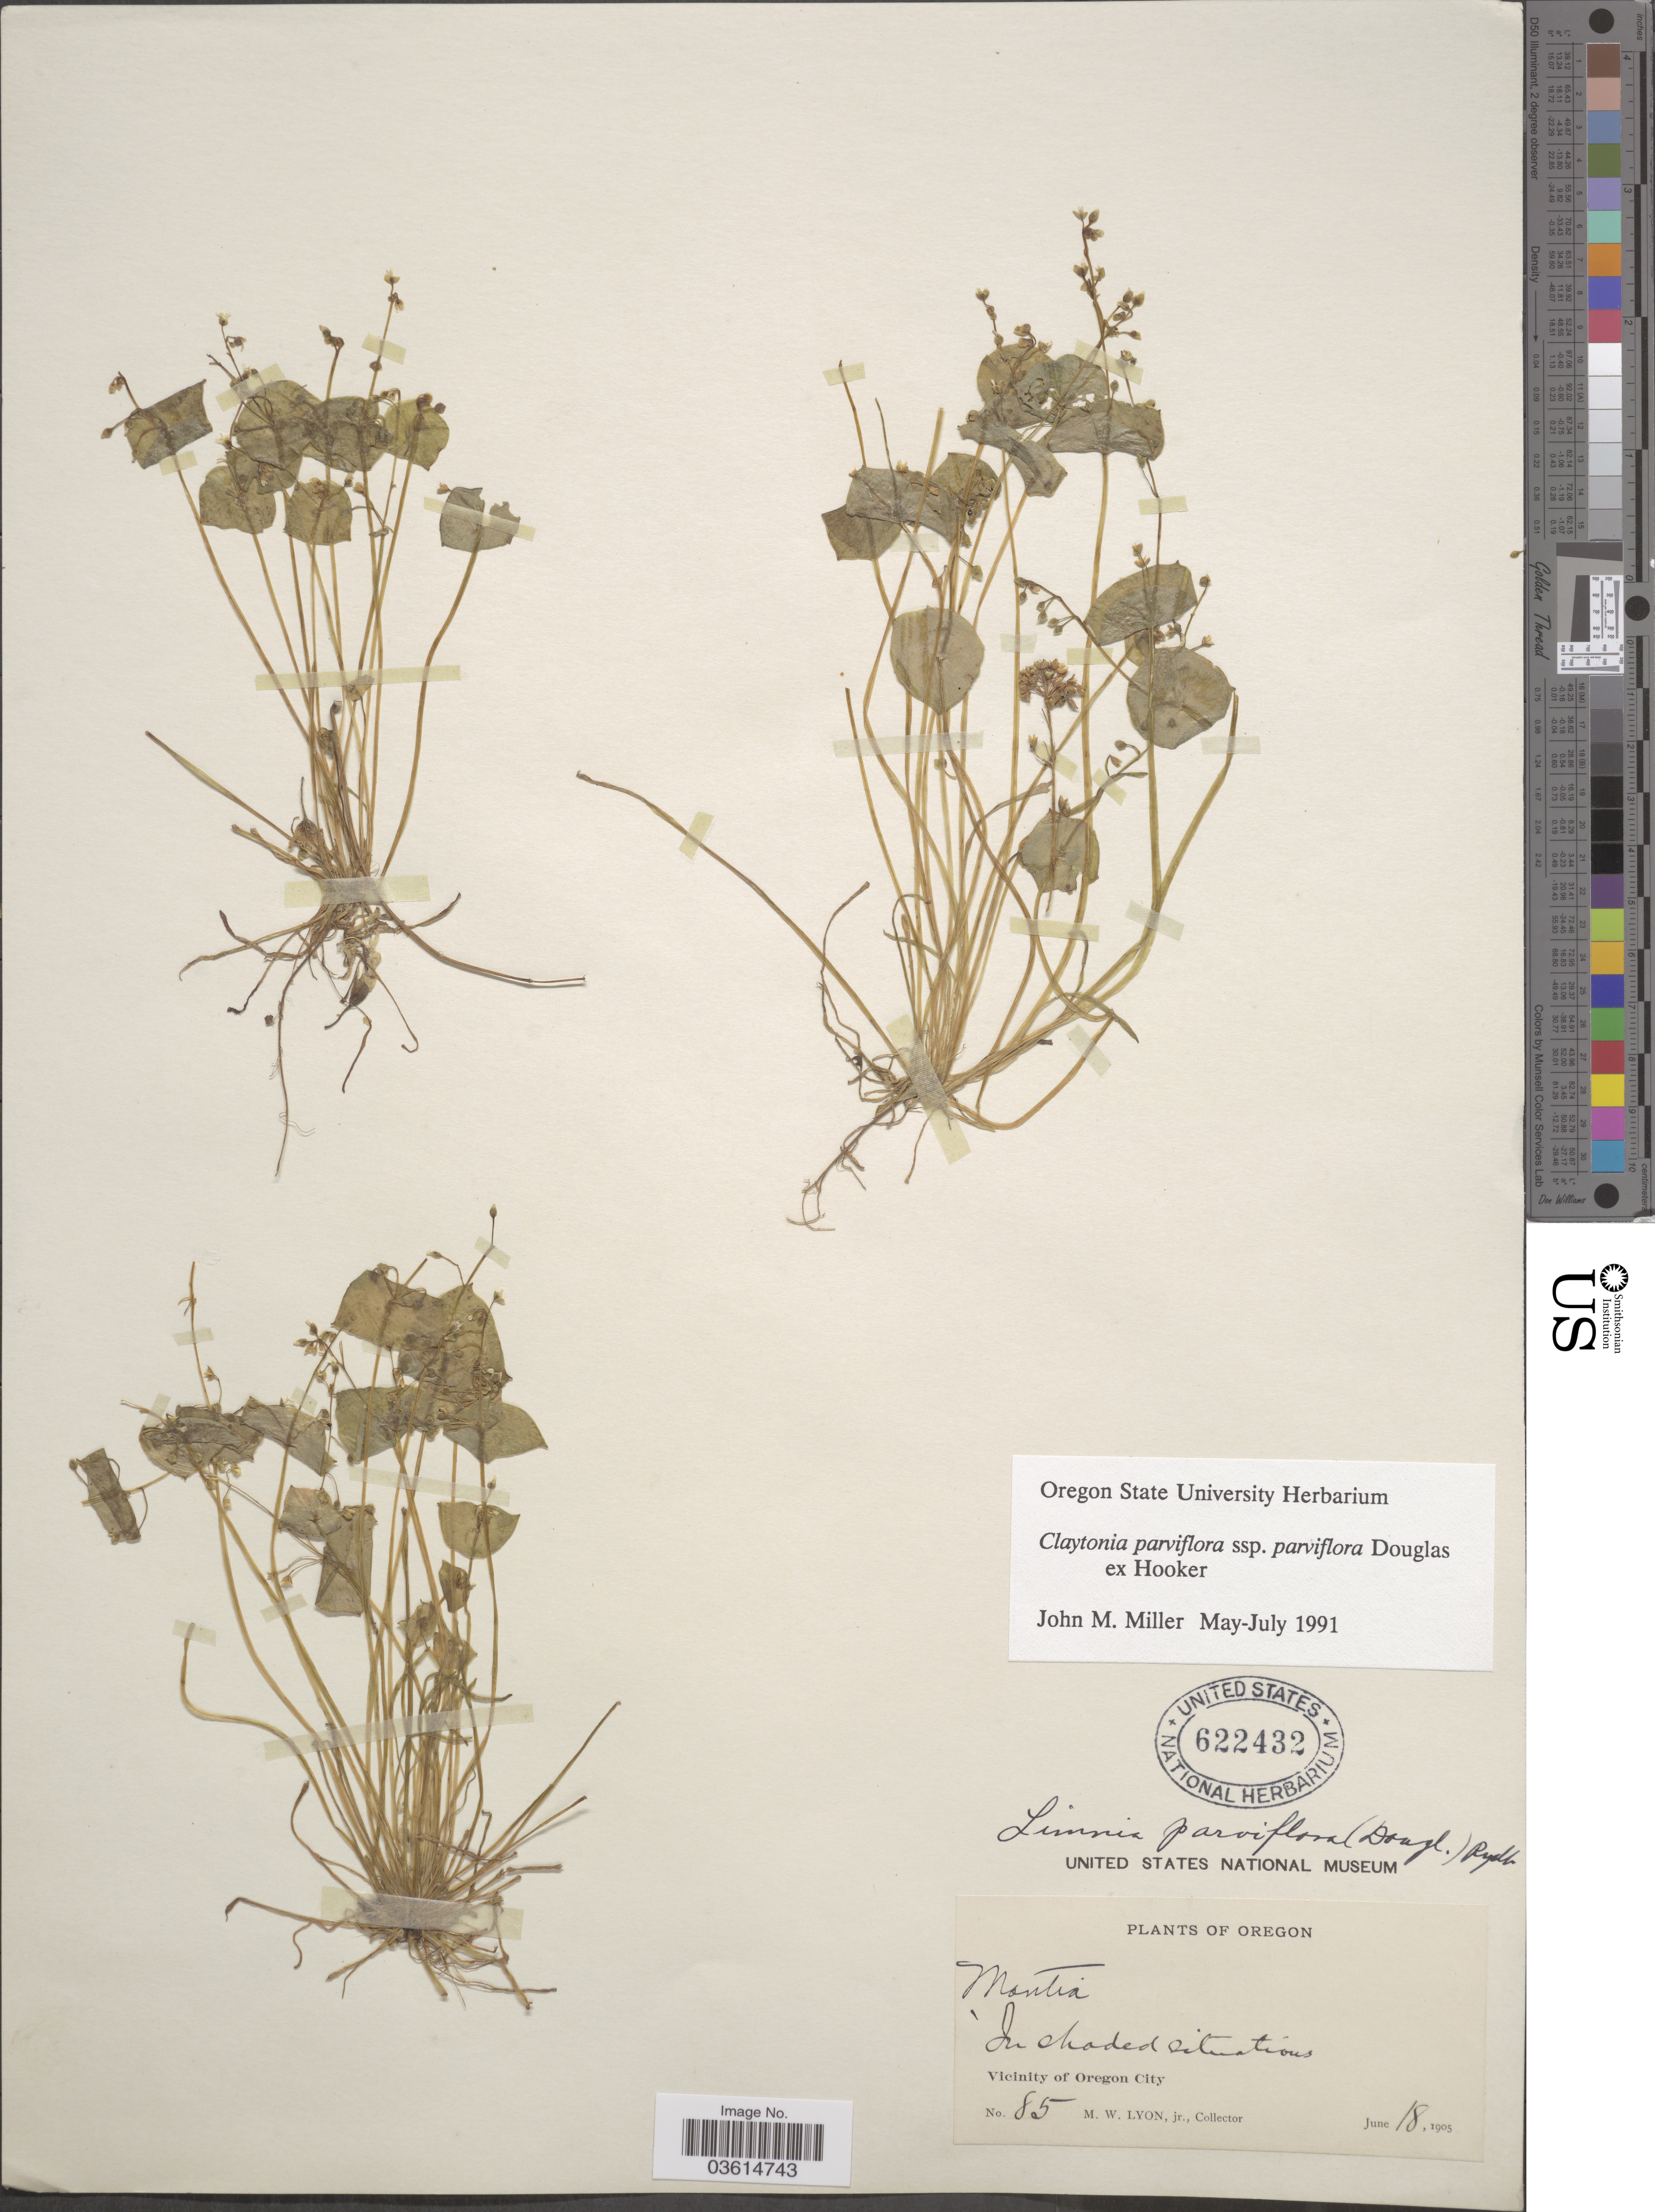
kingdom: Plantae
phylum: Tracheophyta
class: Magnoliopsida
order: Caryophyllales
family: Montiaceae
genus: Claytonia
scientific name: Claytonia parviflora subsp. parviflora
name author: Douglas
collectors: M. Lyon Jr.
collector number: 85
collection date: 1905-06-18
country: United States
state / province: Oregon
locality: Vicinity of Oregon City.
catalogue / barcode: US 622432